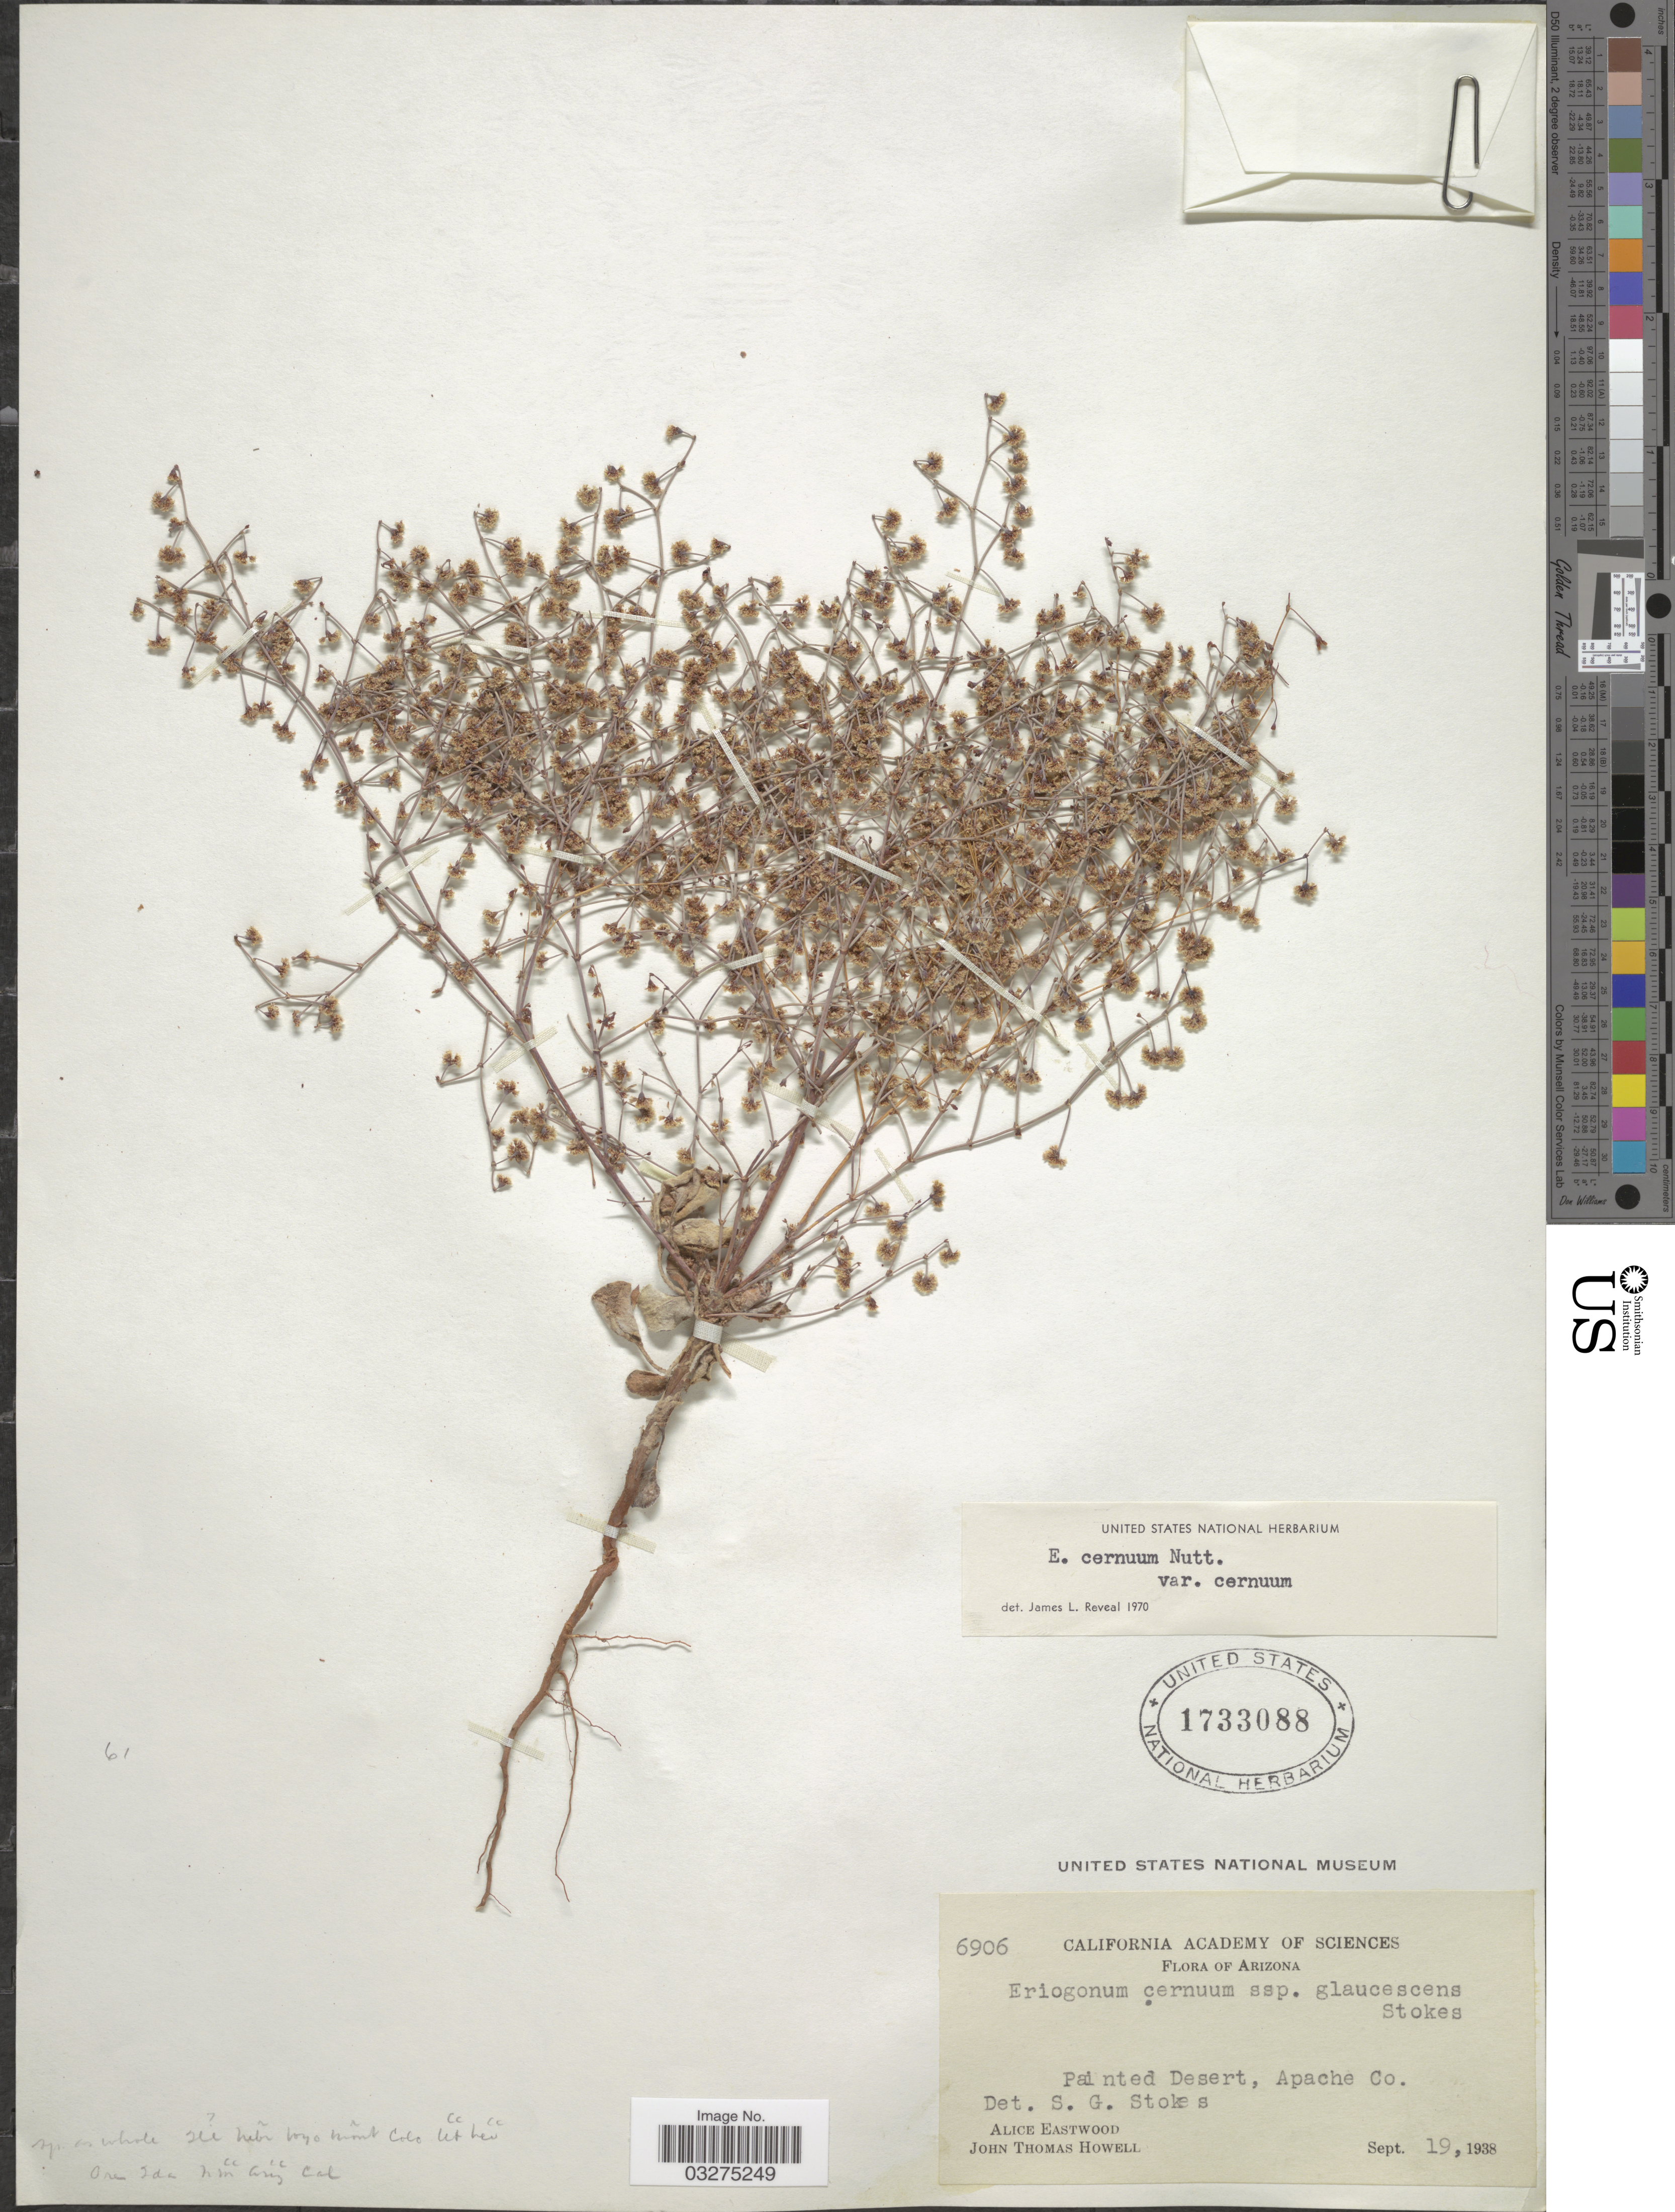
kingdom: Plantae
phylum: Tracheophyta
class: Magnoliopsida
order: Caryophyllales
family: Polygonaceae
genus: Eriogonum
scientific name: Eriogonum cernuum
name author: Nutt.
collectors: A. Eastwood & J. T. Howell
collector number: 6906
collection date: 1938-09-19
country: United States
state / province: Arizona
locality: Painted Desert, Apache Co.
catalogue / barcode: US 1733088